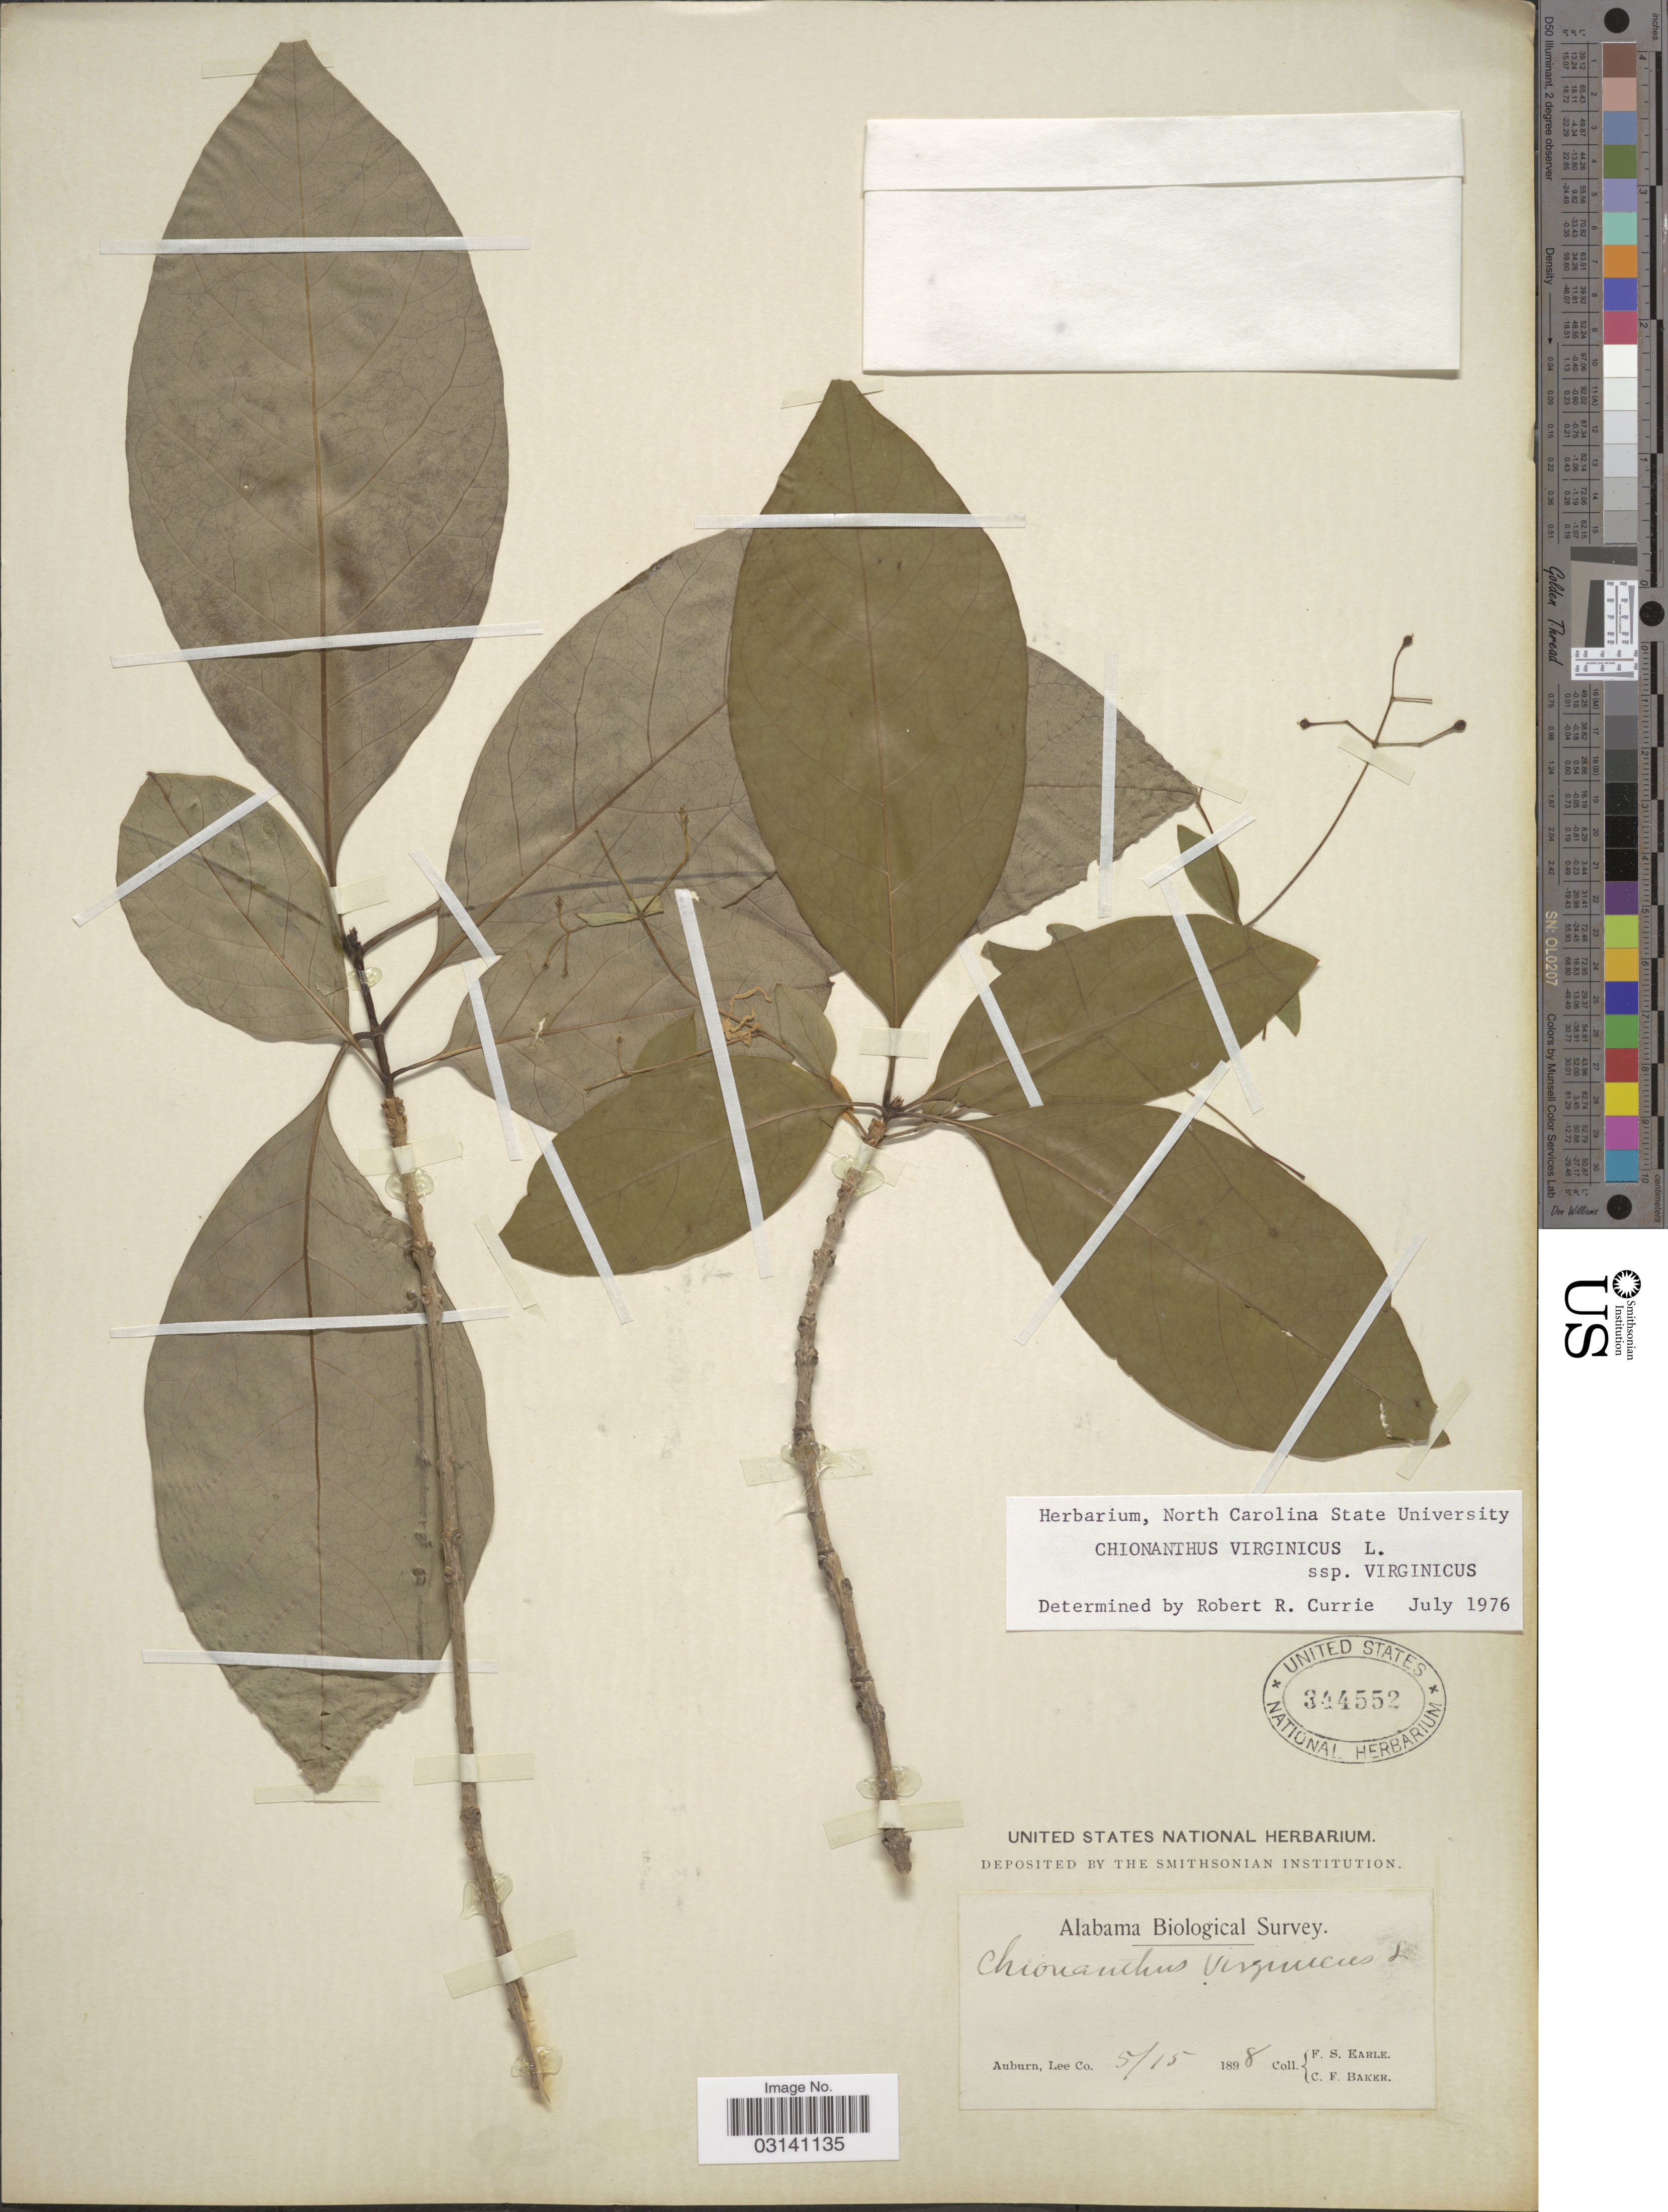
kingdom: Plantae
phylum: Tracheophyta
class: Magnoliopsida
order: Lamiales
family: Oleaceae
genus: Chionanthus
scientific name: Chionanthus virginicus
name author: L.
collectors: F. S. Earle & C. F. Baker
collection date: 1898-05-15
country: United States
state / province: Alabama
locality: Auburn, Lee Co.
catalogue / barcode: US 344552